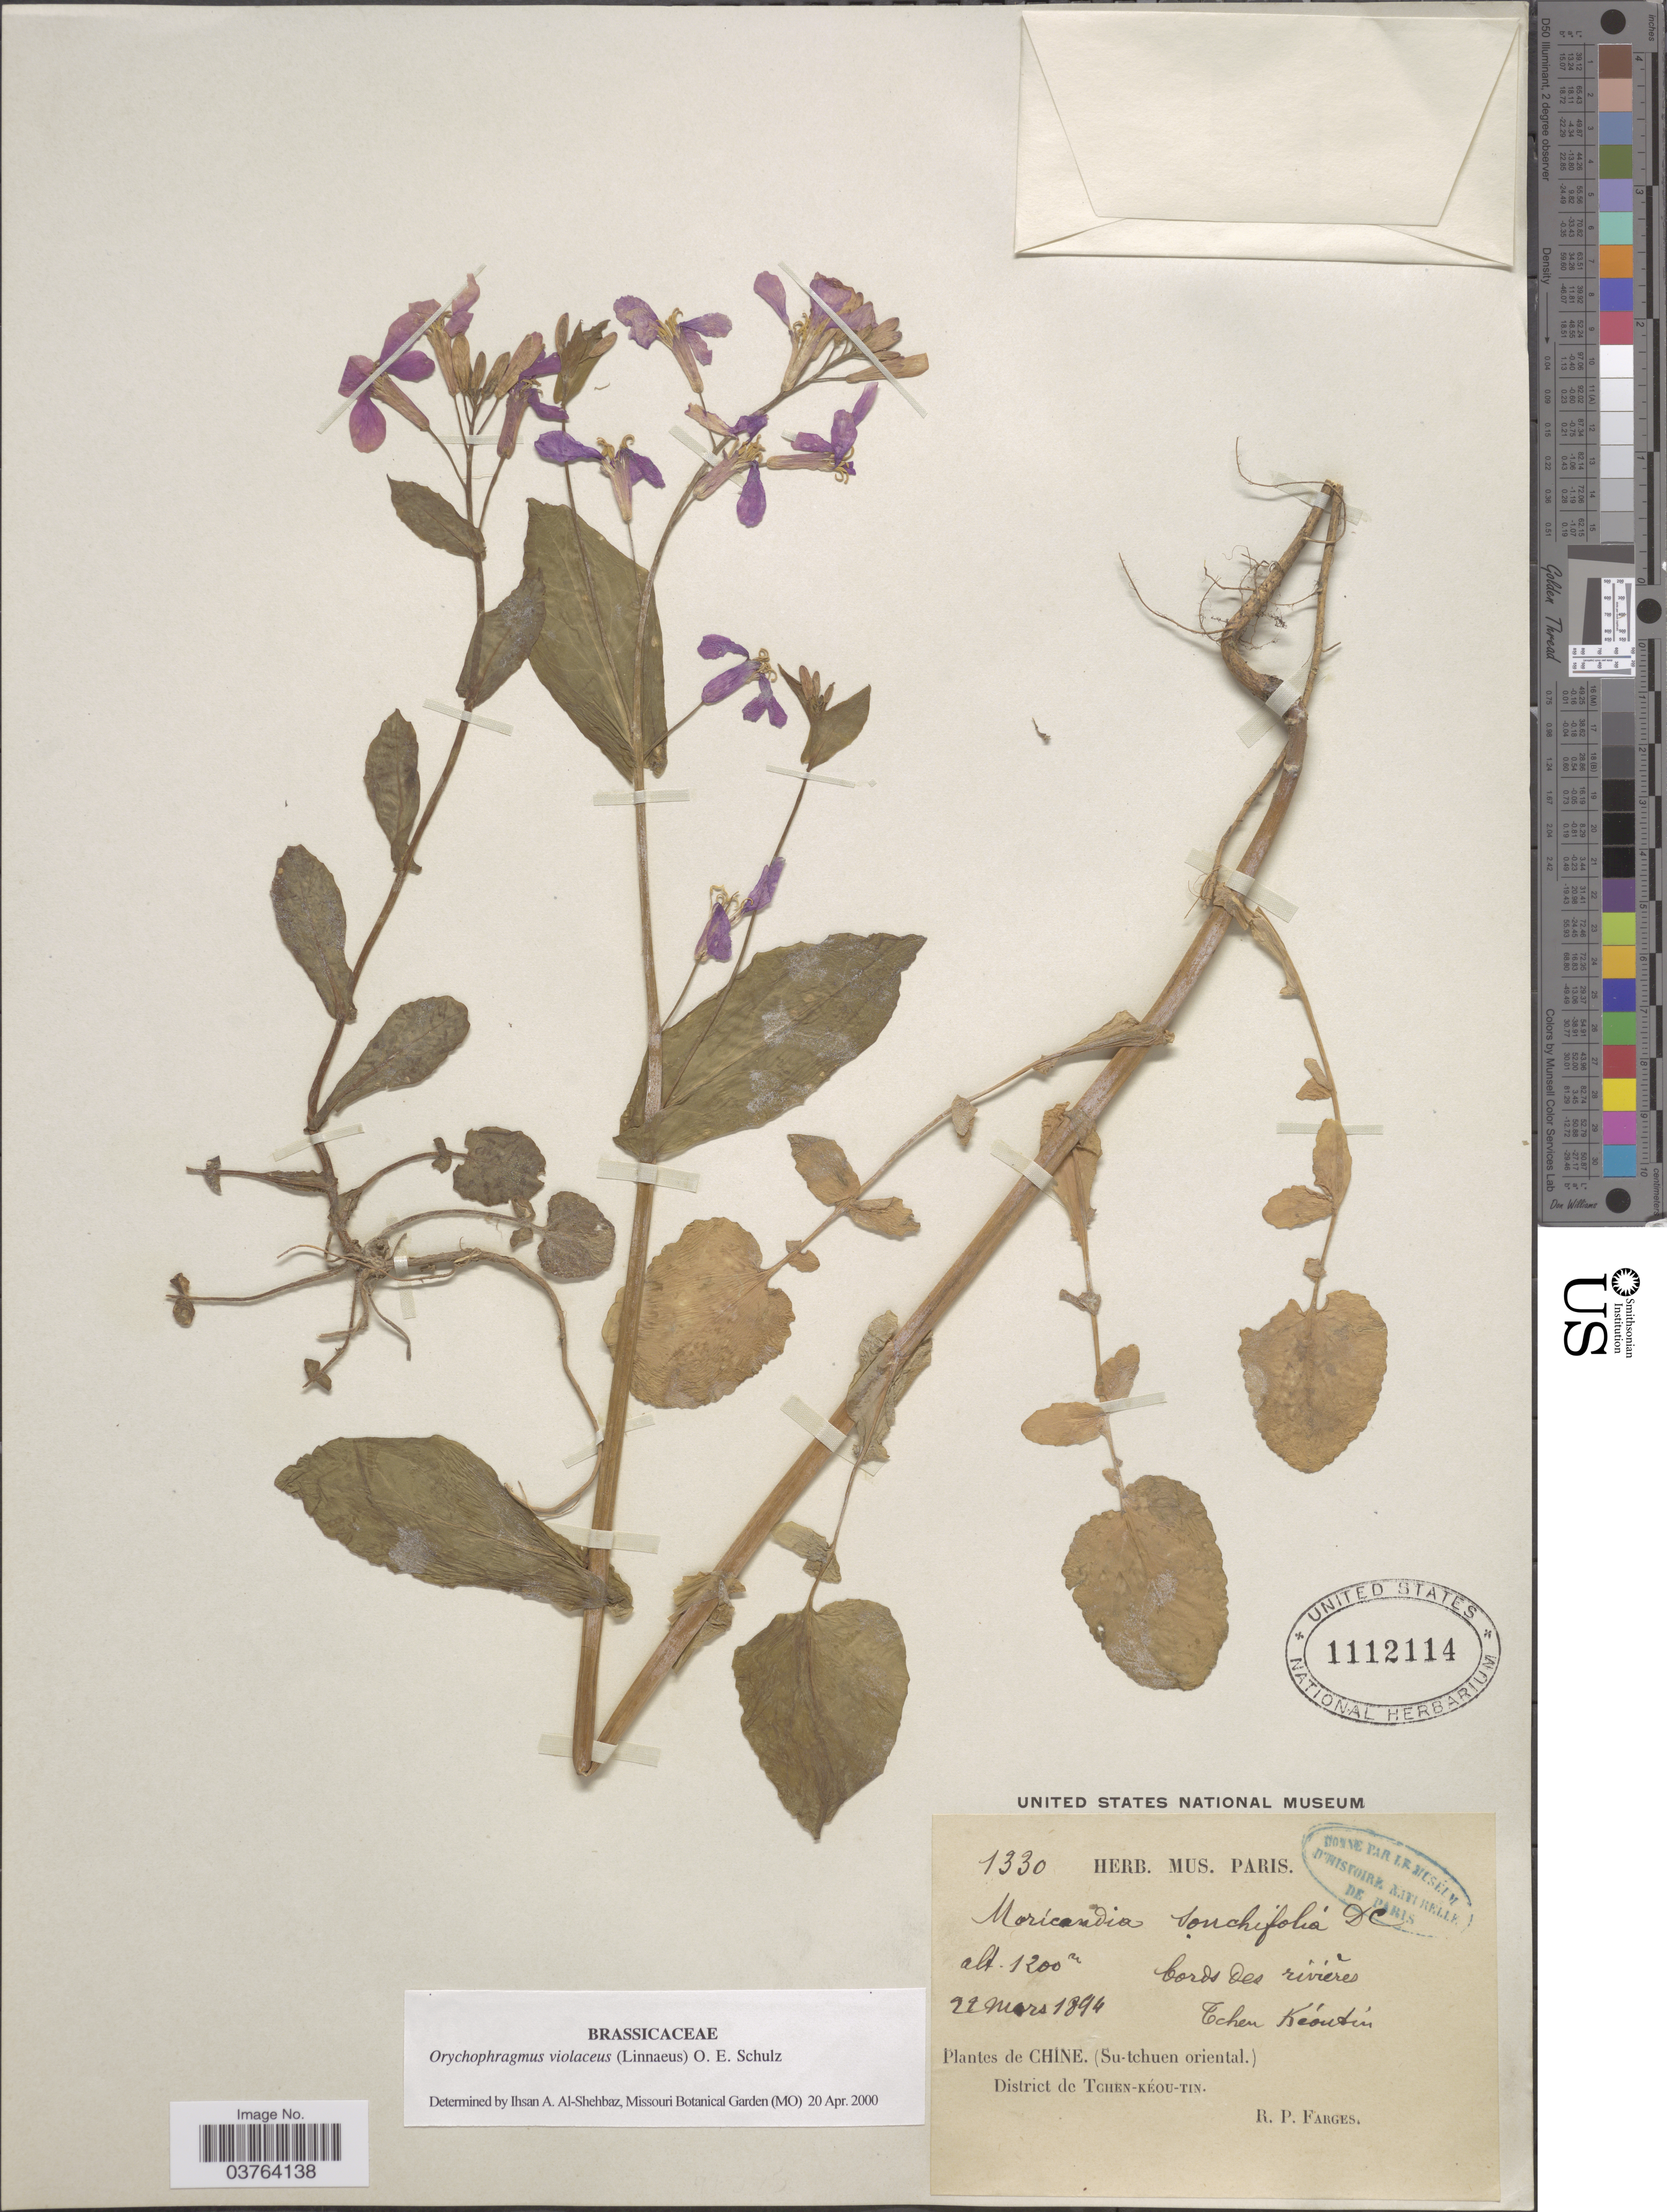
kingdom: Plantae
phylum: Tracheophyta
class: Magnoliopsida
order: Brassicales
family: Brassicaceae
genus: Orychophragmus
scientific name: Orychophragmus violaceus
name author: (L.) O.E. Schulz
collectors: R. Farges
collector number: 1330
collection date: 1894-03-22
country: China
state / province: Sichuan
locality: Bords des rivières. Tchen Kéoutin. (Su-tchuen oriental).District de Tchen-Kéou-Tin.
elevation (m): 1200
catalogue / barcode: US 1112114